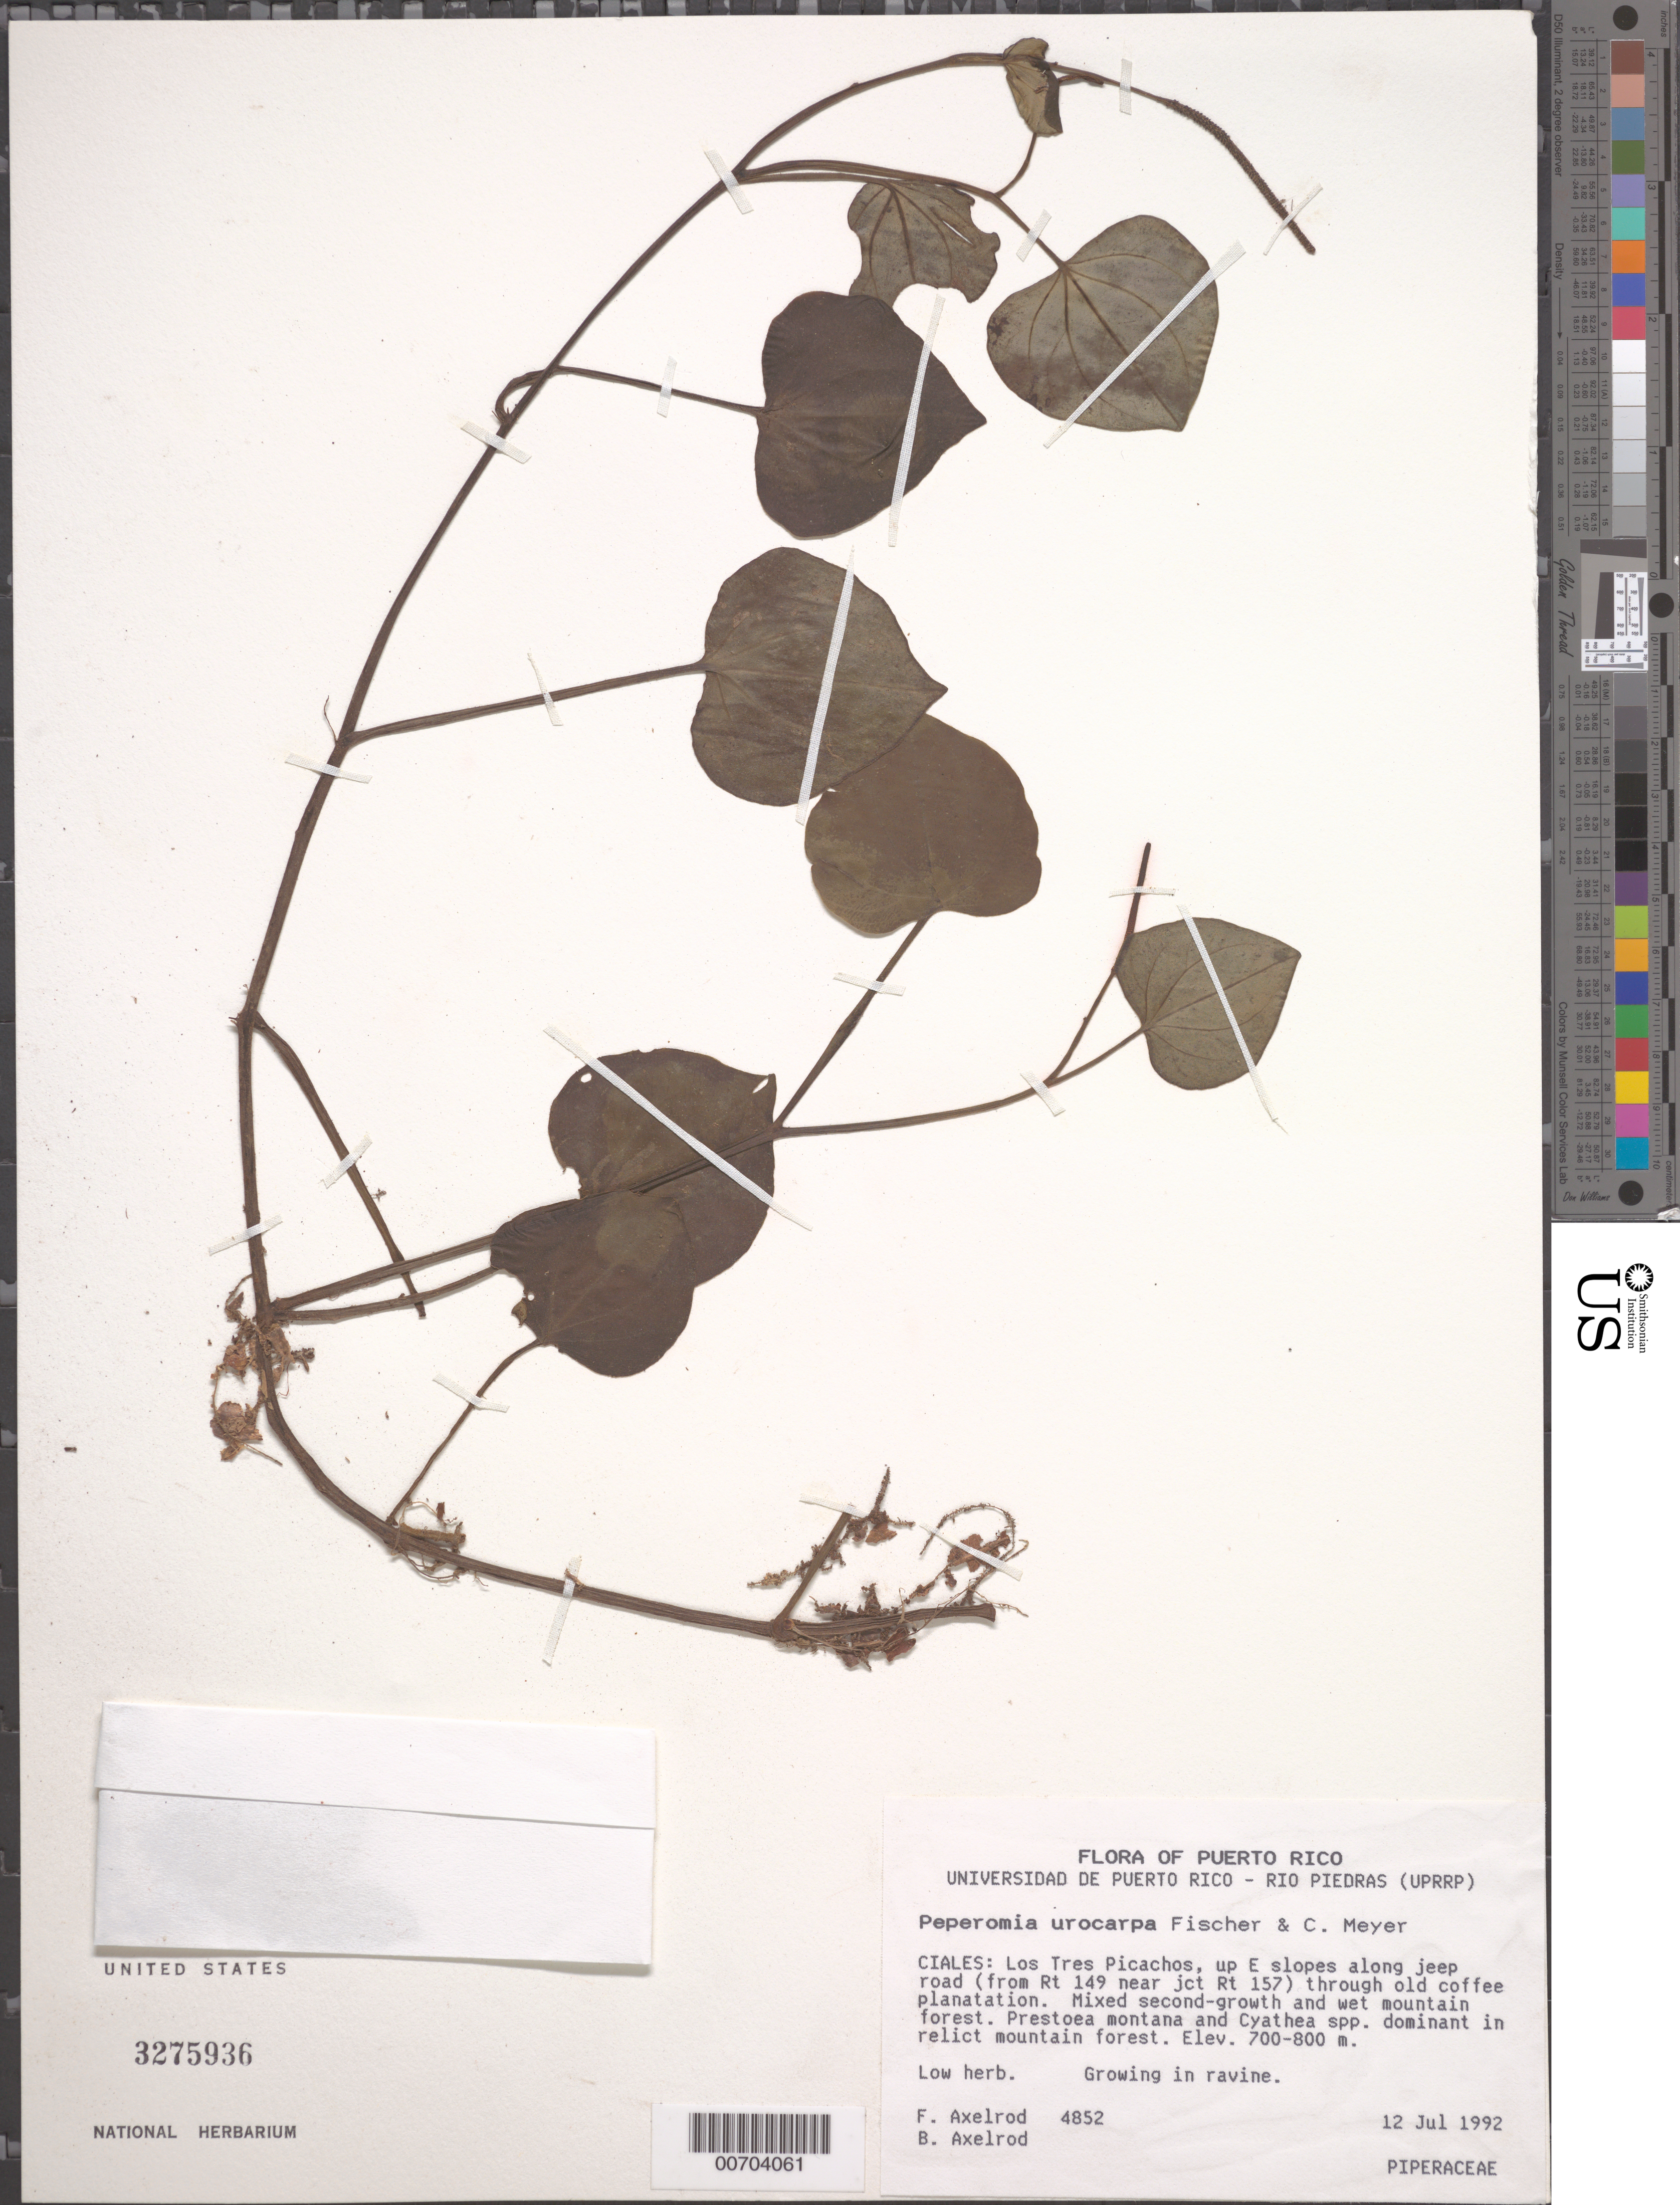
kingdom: Plantae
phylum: Tracheophyta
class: Magnoliopsida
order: Piperales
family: Piperaceae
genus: Peperomia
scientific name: Peperomia urocarpa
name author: Fisch. & C.A. Mey.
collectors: F. S. Axelrod & B. Axelrod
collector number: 4852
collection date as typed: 12 Jul 1992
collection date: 1992-07-12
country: Puerto Rico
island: Greater Antilles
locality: Ciales: Los Tres Picachos, up E slopes along jeep road (from Rt149 near jct Rt 157) through old coffee plantation.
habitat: Mixed second-growth and wet mountain forest. Prestoea montana and Cyathea spp. Dominant in relict mountain forest/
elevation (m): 700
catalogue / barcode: US 3275936